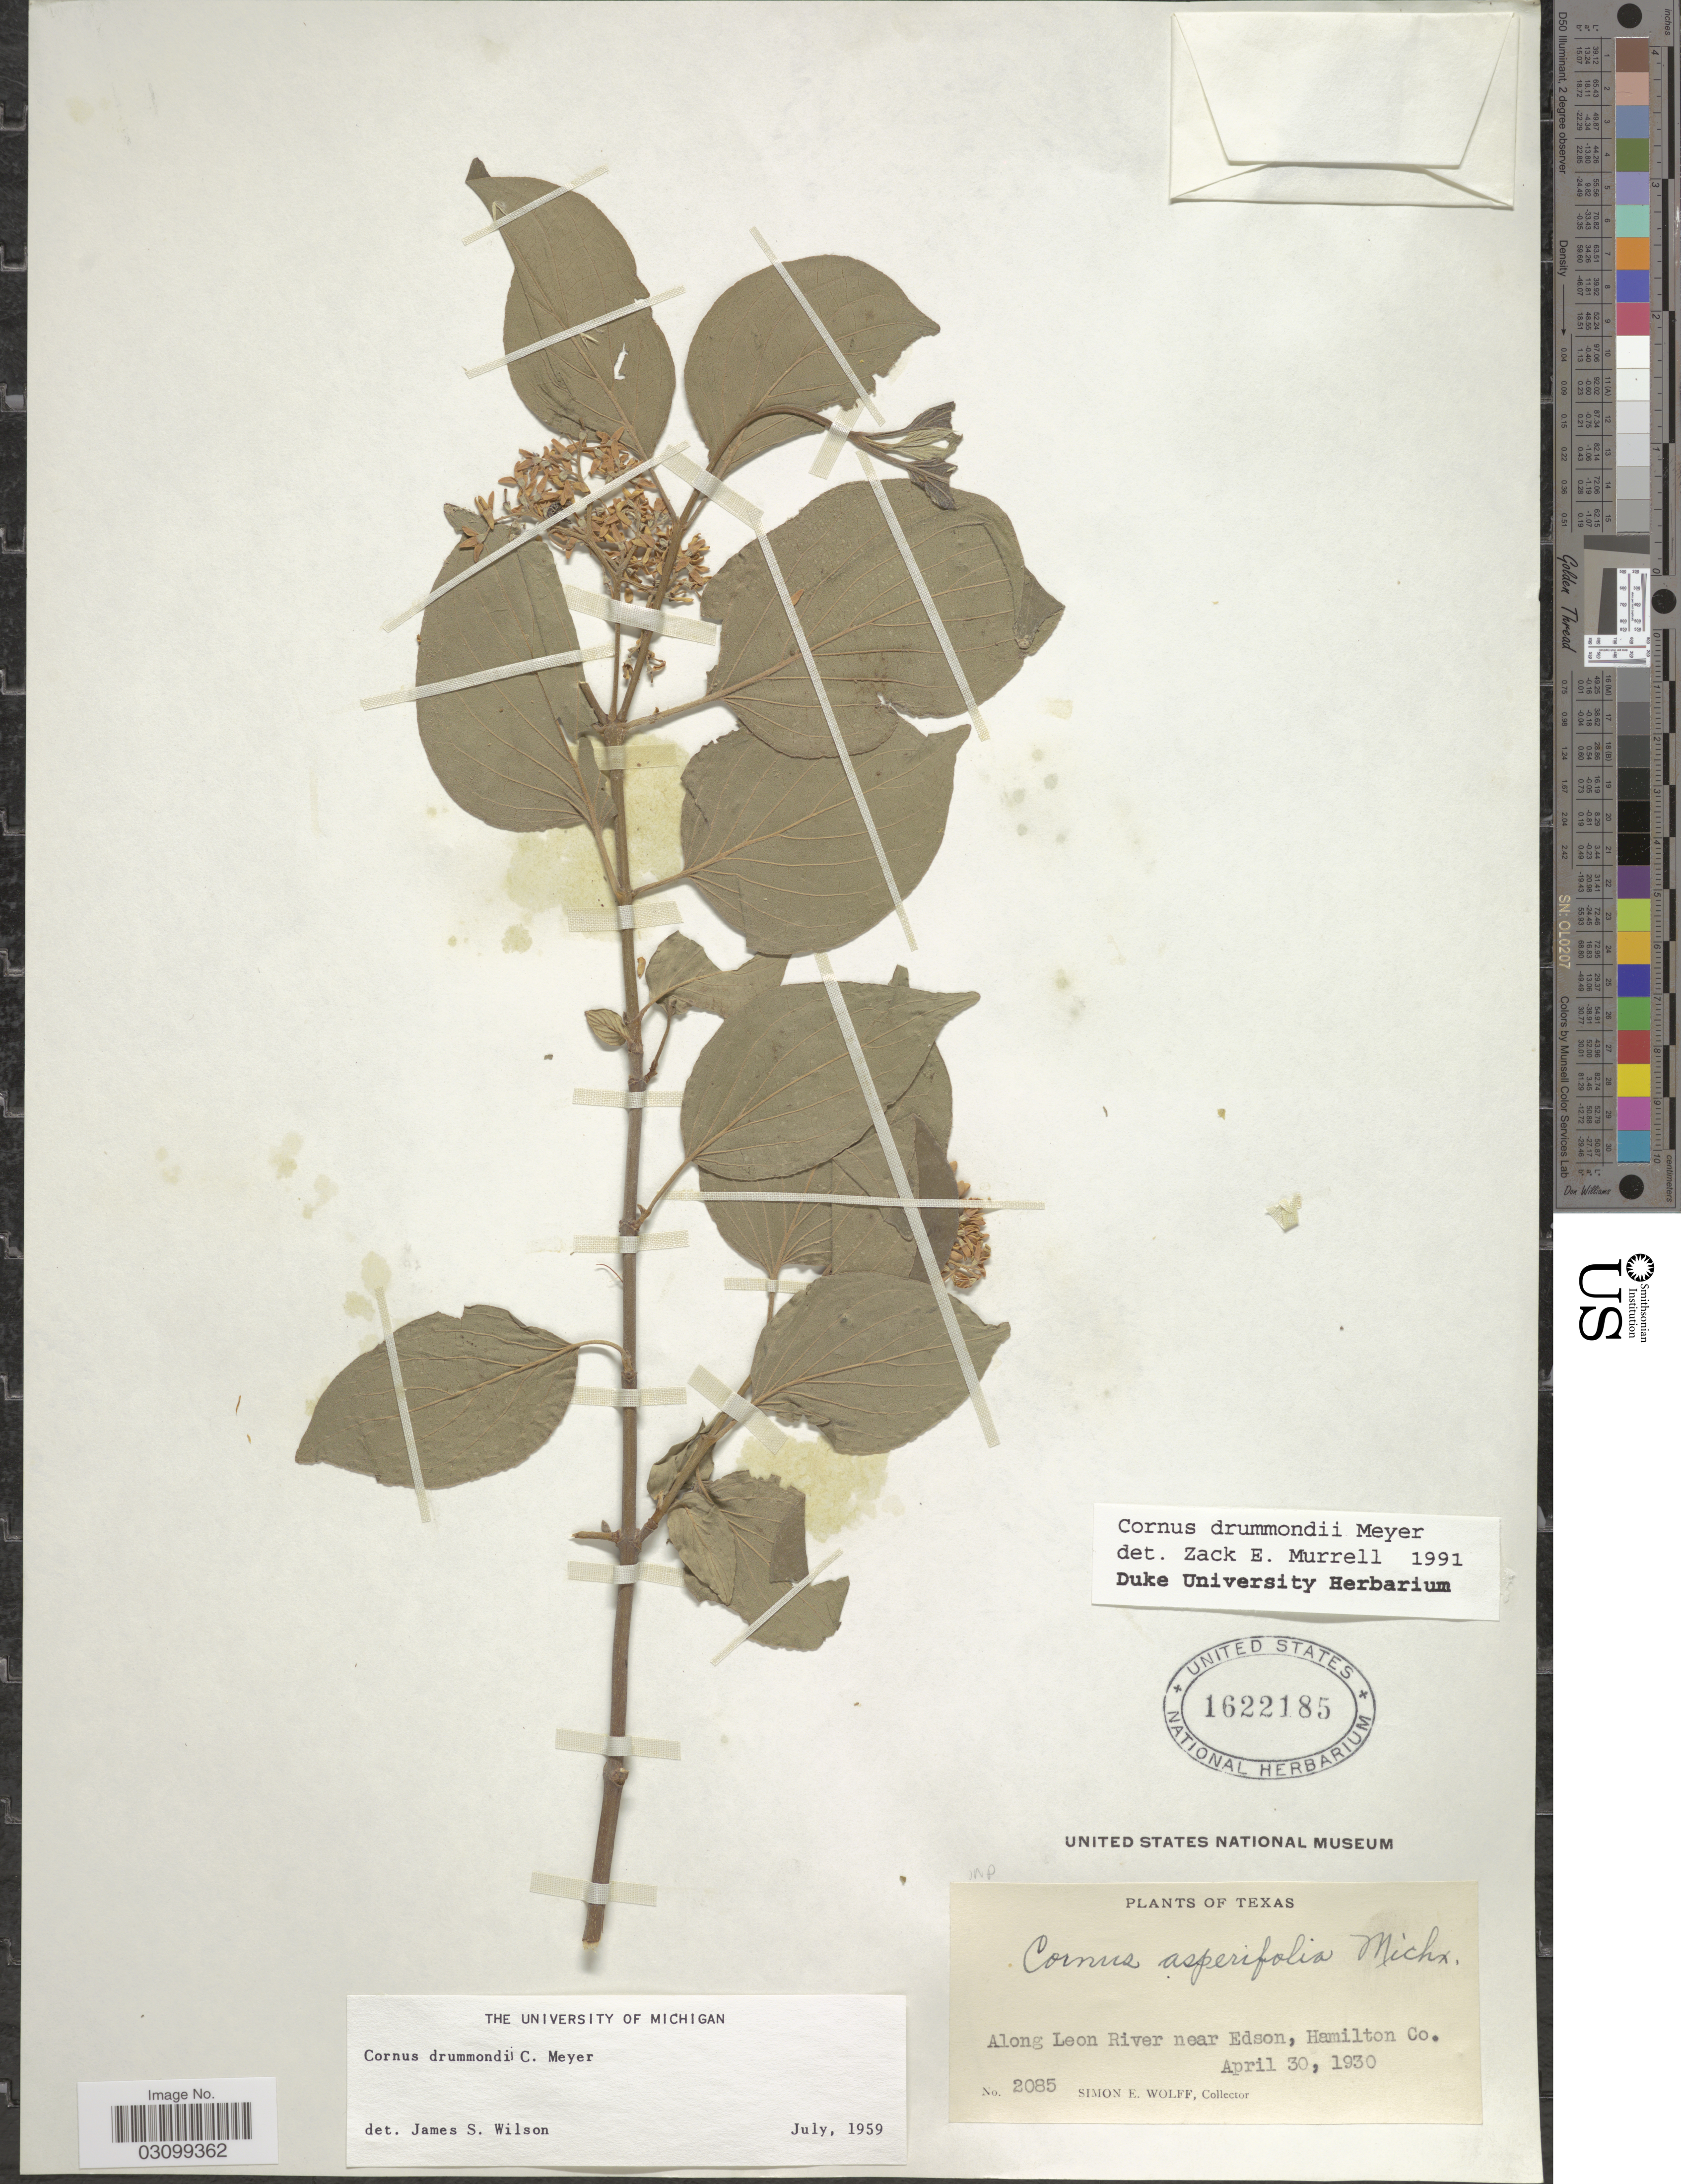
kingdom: Plantae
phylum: Tracheophyta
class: Magnoliopsida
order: Cornales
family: Cornaceae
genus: Cornus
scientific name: Cornus drummondii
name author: C.A. Mey.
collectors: S. E. Wolff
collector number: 2085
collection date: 1930-04-30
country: United States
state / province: Texas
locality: Along Leon River near Edson, Hamilton Co.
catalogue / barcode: US 1622185